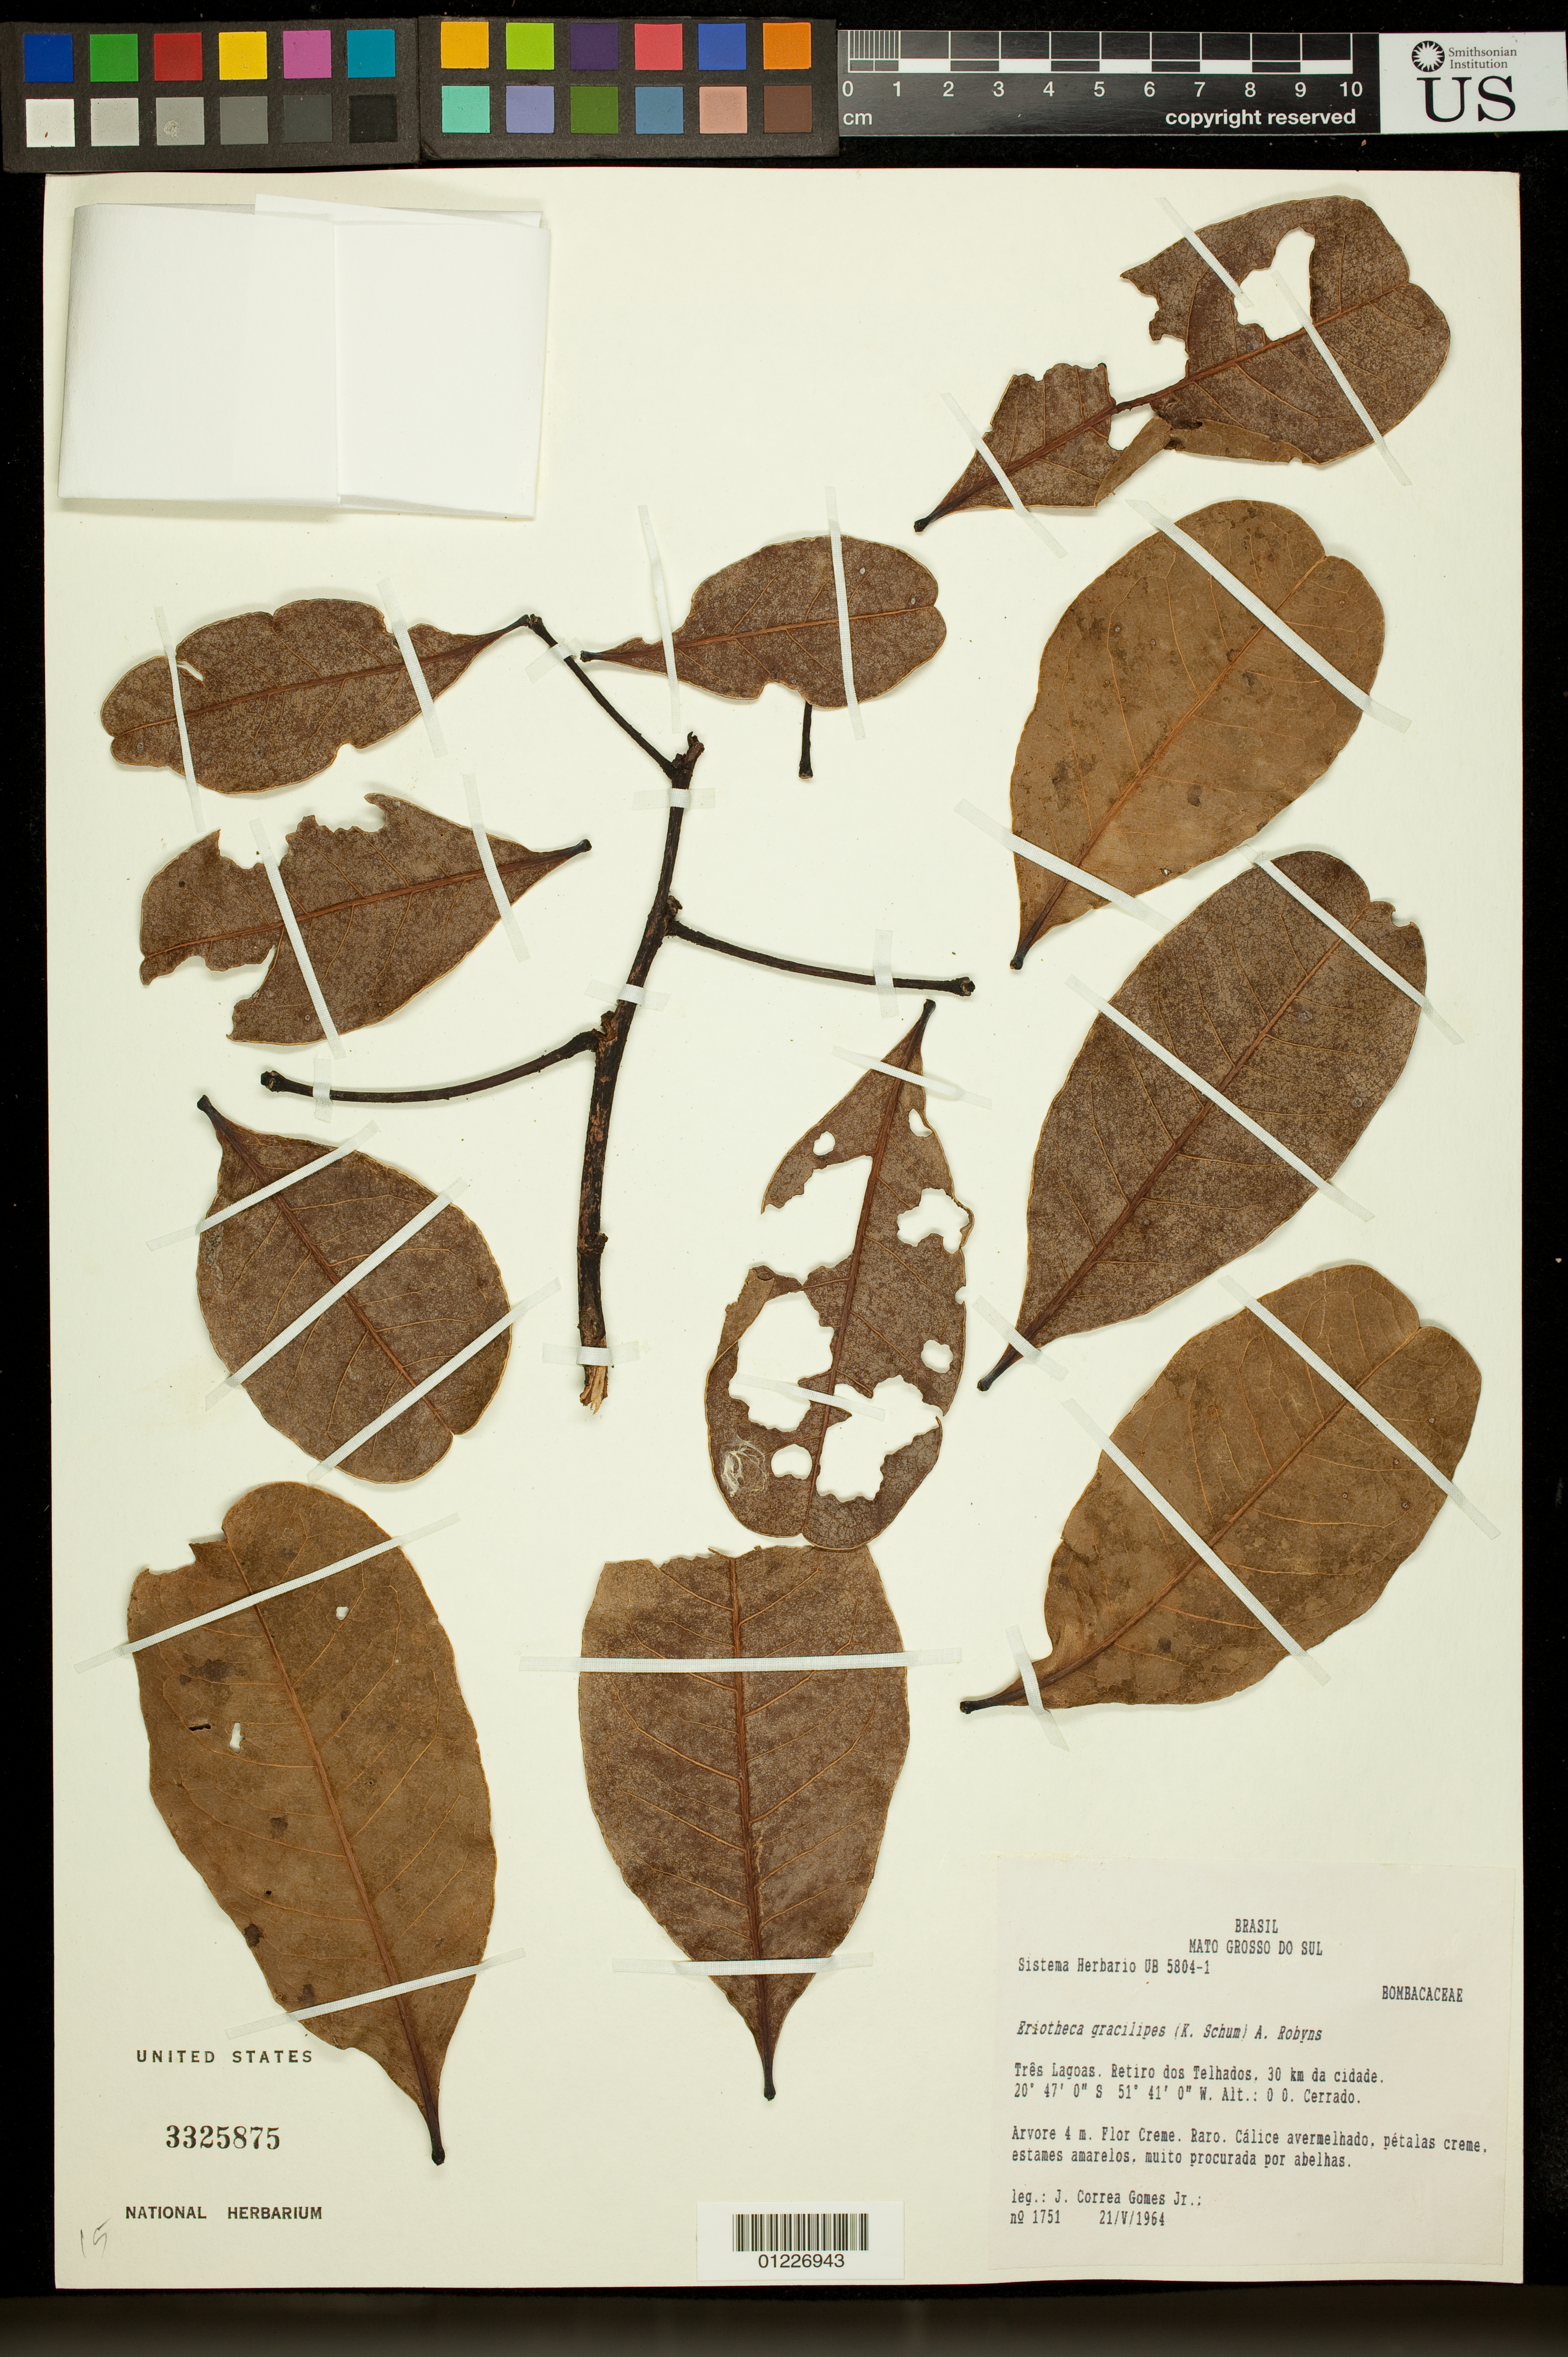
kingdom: Plantae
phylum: Tracheophyta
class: Magnoliopsida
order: Malvales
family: Malvaceae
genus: Pachira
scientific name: Pachira gracilipes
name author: (K. Schum.) V.N. Yoshik. & M.C. Duarte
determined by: Dorr, Laurence J., Curator (BOT), Smithsonian Institution - National Museum of Natural History (UNITED STATES)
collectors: J. Correa G.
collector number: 1751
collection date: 1964-05-21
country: Brazil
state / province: Mato Grosso do Sul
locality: Tres Lagoas, Retiro dos Telhados, 30 kilometros da cidade.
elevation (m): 0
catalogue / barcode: US 3325875